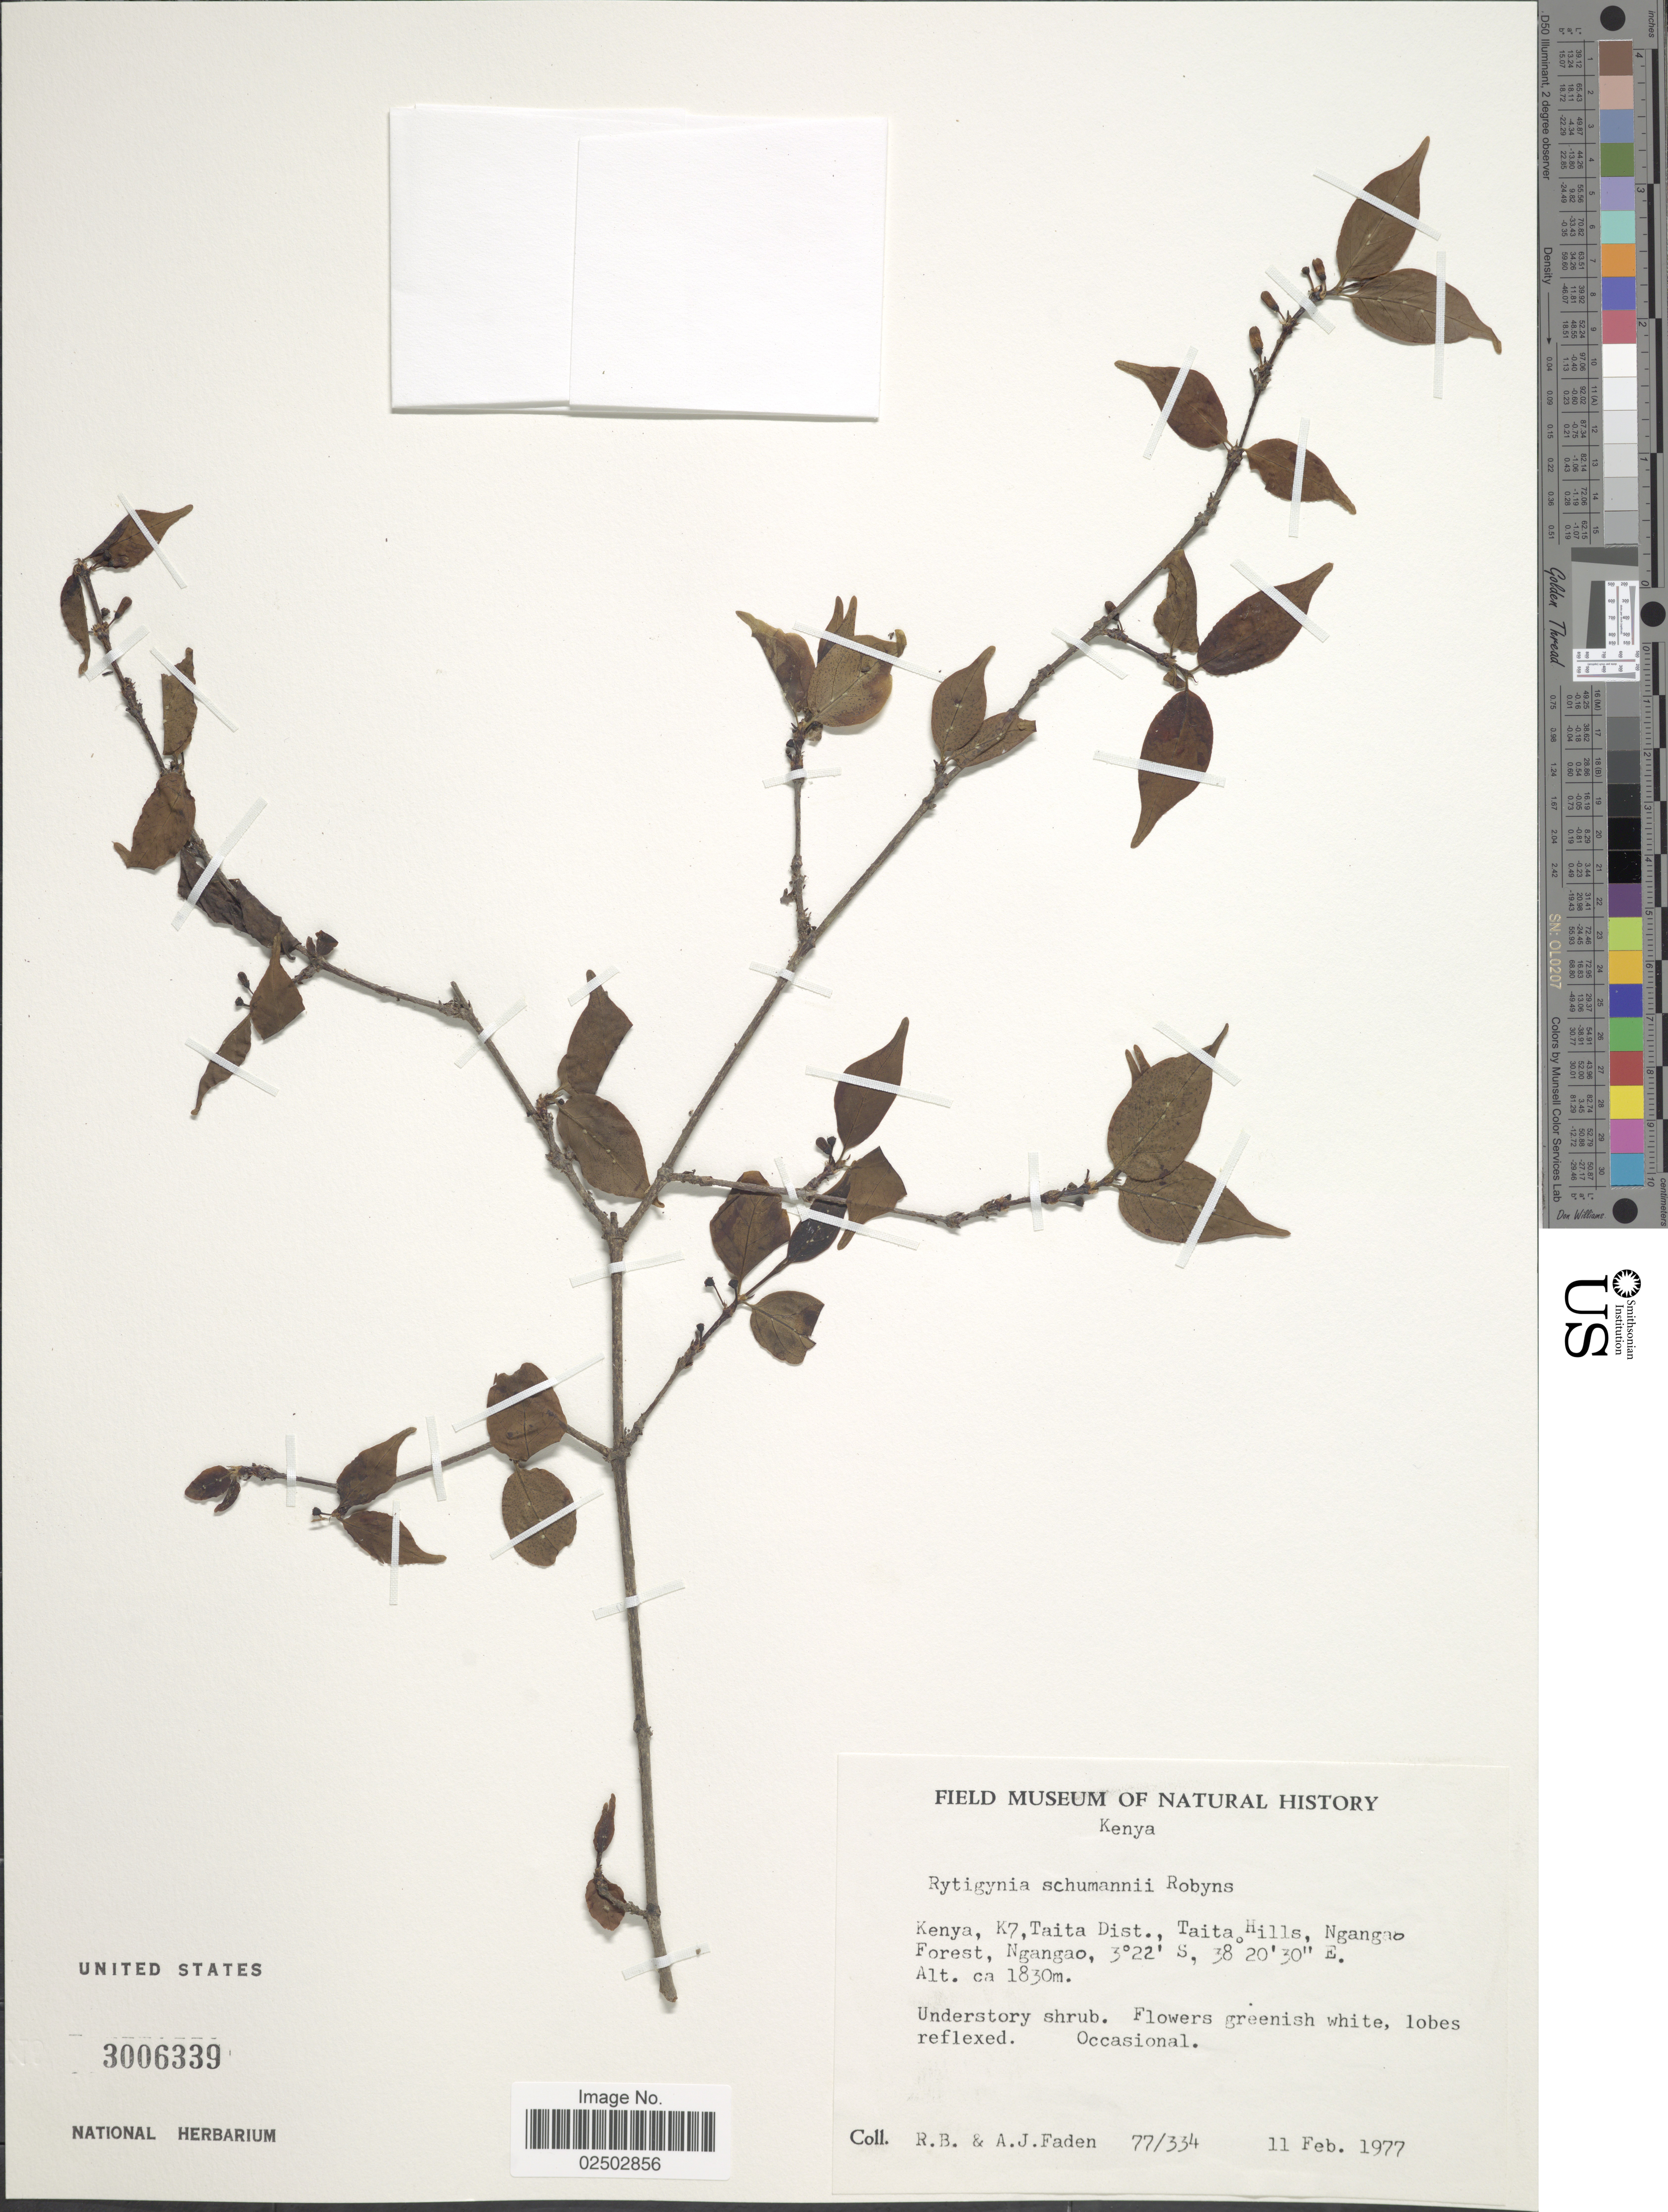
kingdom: Plantae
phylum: Tracheophyta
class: Magnoliopsida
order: Gentianales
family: Rubiaceae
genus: Rytigynia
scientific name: Rytigynia schumannii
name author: Robyns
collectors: R. B. Faden & A. J. Faden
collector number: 77/334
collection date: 1977-02-11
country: Kenya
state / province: Taita Taveta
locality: Kenya, K7, Taita Dist., Taita Hills, Ngangao Forest, Ngangao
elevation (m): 1830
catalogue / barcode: US 3006339